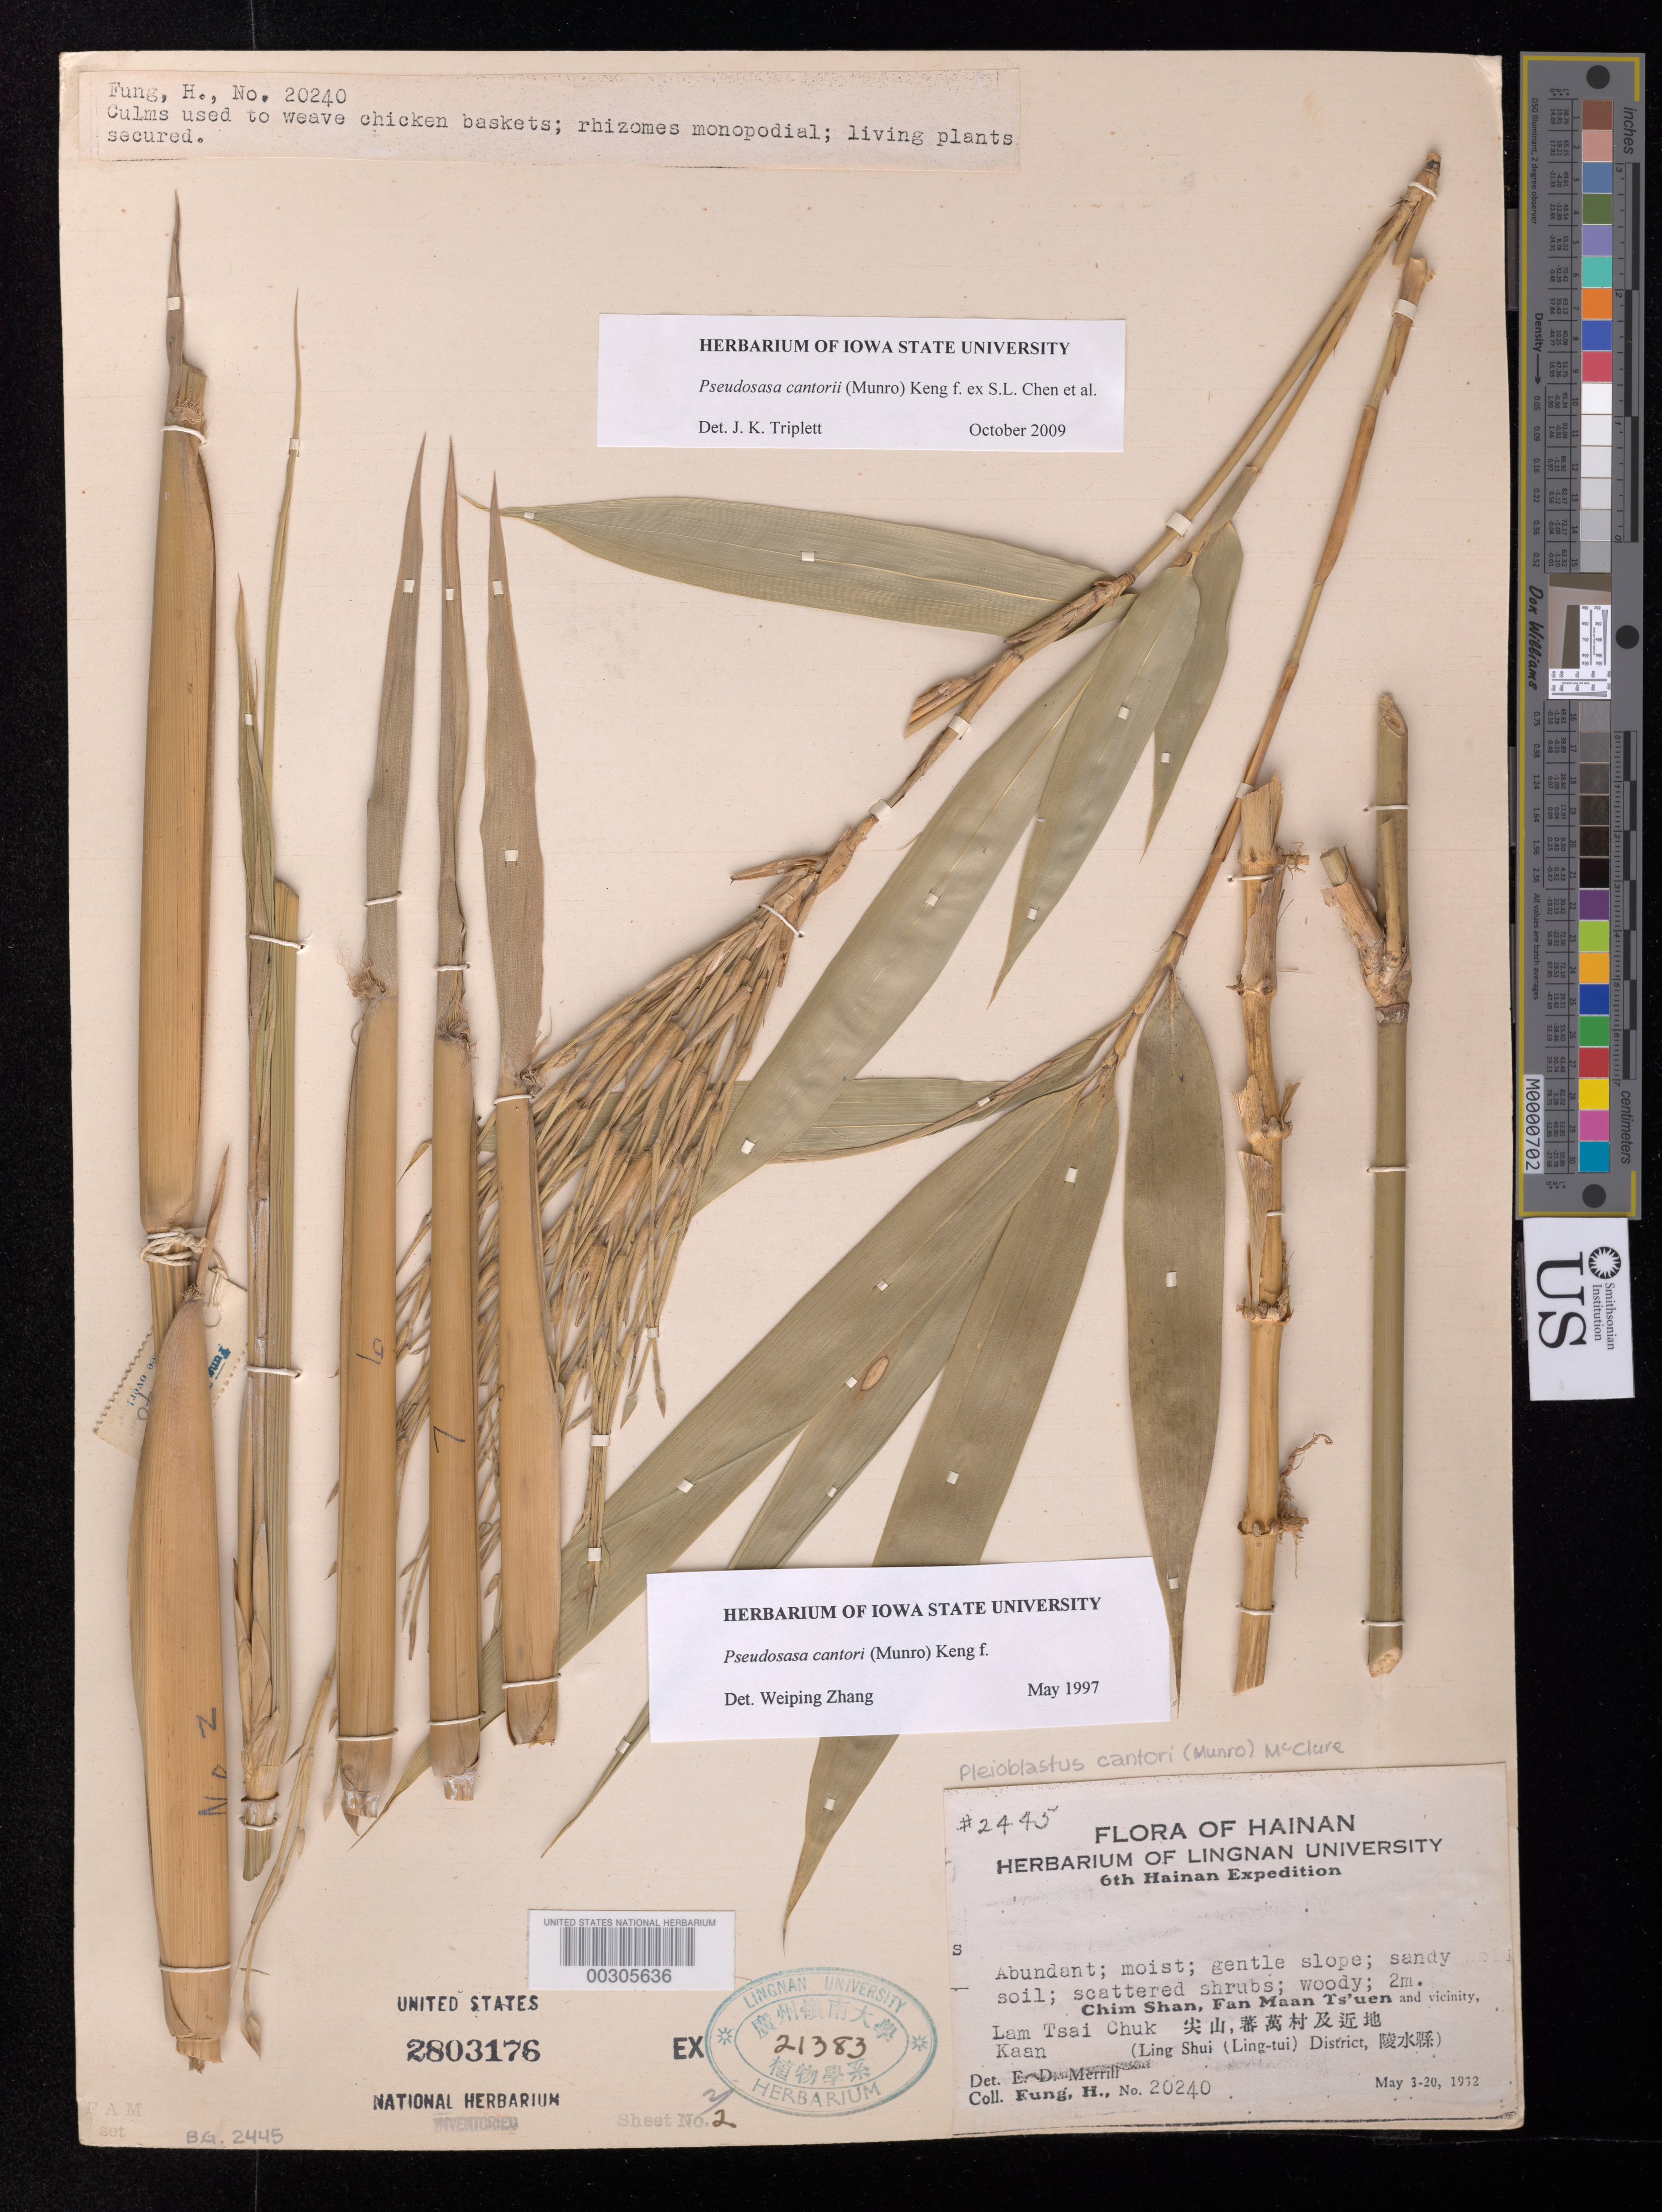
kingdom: Plantae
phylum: Tracheophyta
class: Liliopsida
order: Poales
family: Poaceae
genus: Pseudosasa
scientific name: Pseudosasa cantorii (Munro) Keng f. ex S.L. Chen et al.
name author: (Munro) Keng f. ex S.L. Chen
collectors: H. L. Fung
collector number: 20240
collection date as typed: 03 May 1932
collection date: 1932-05-03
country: China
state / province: Hainan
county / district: Ling Shui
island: Hainan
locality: Chim Shan, Fan Maan Ts'uen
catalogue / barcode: US 2803176